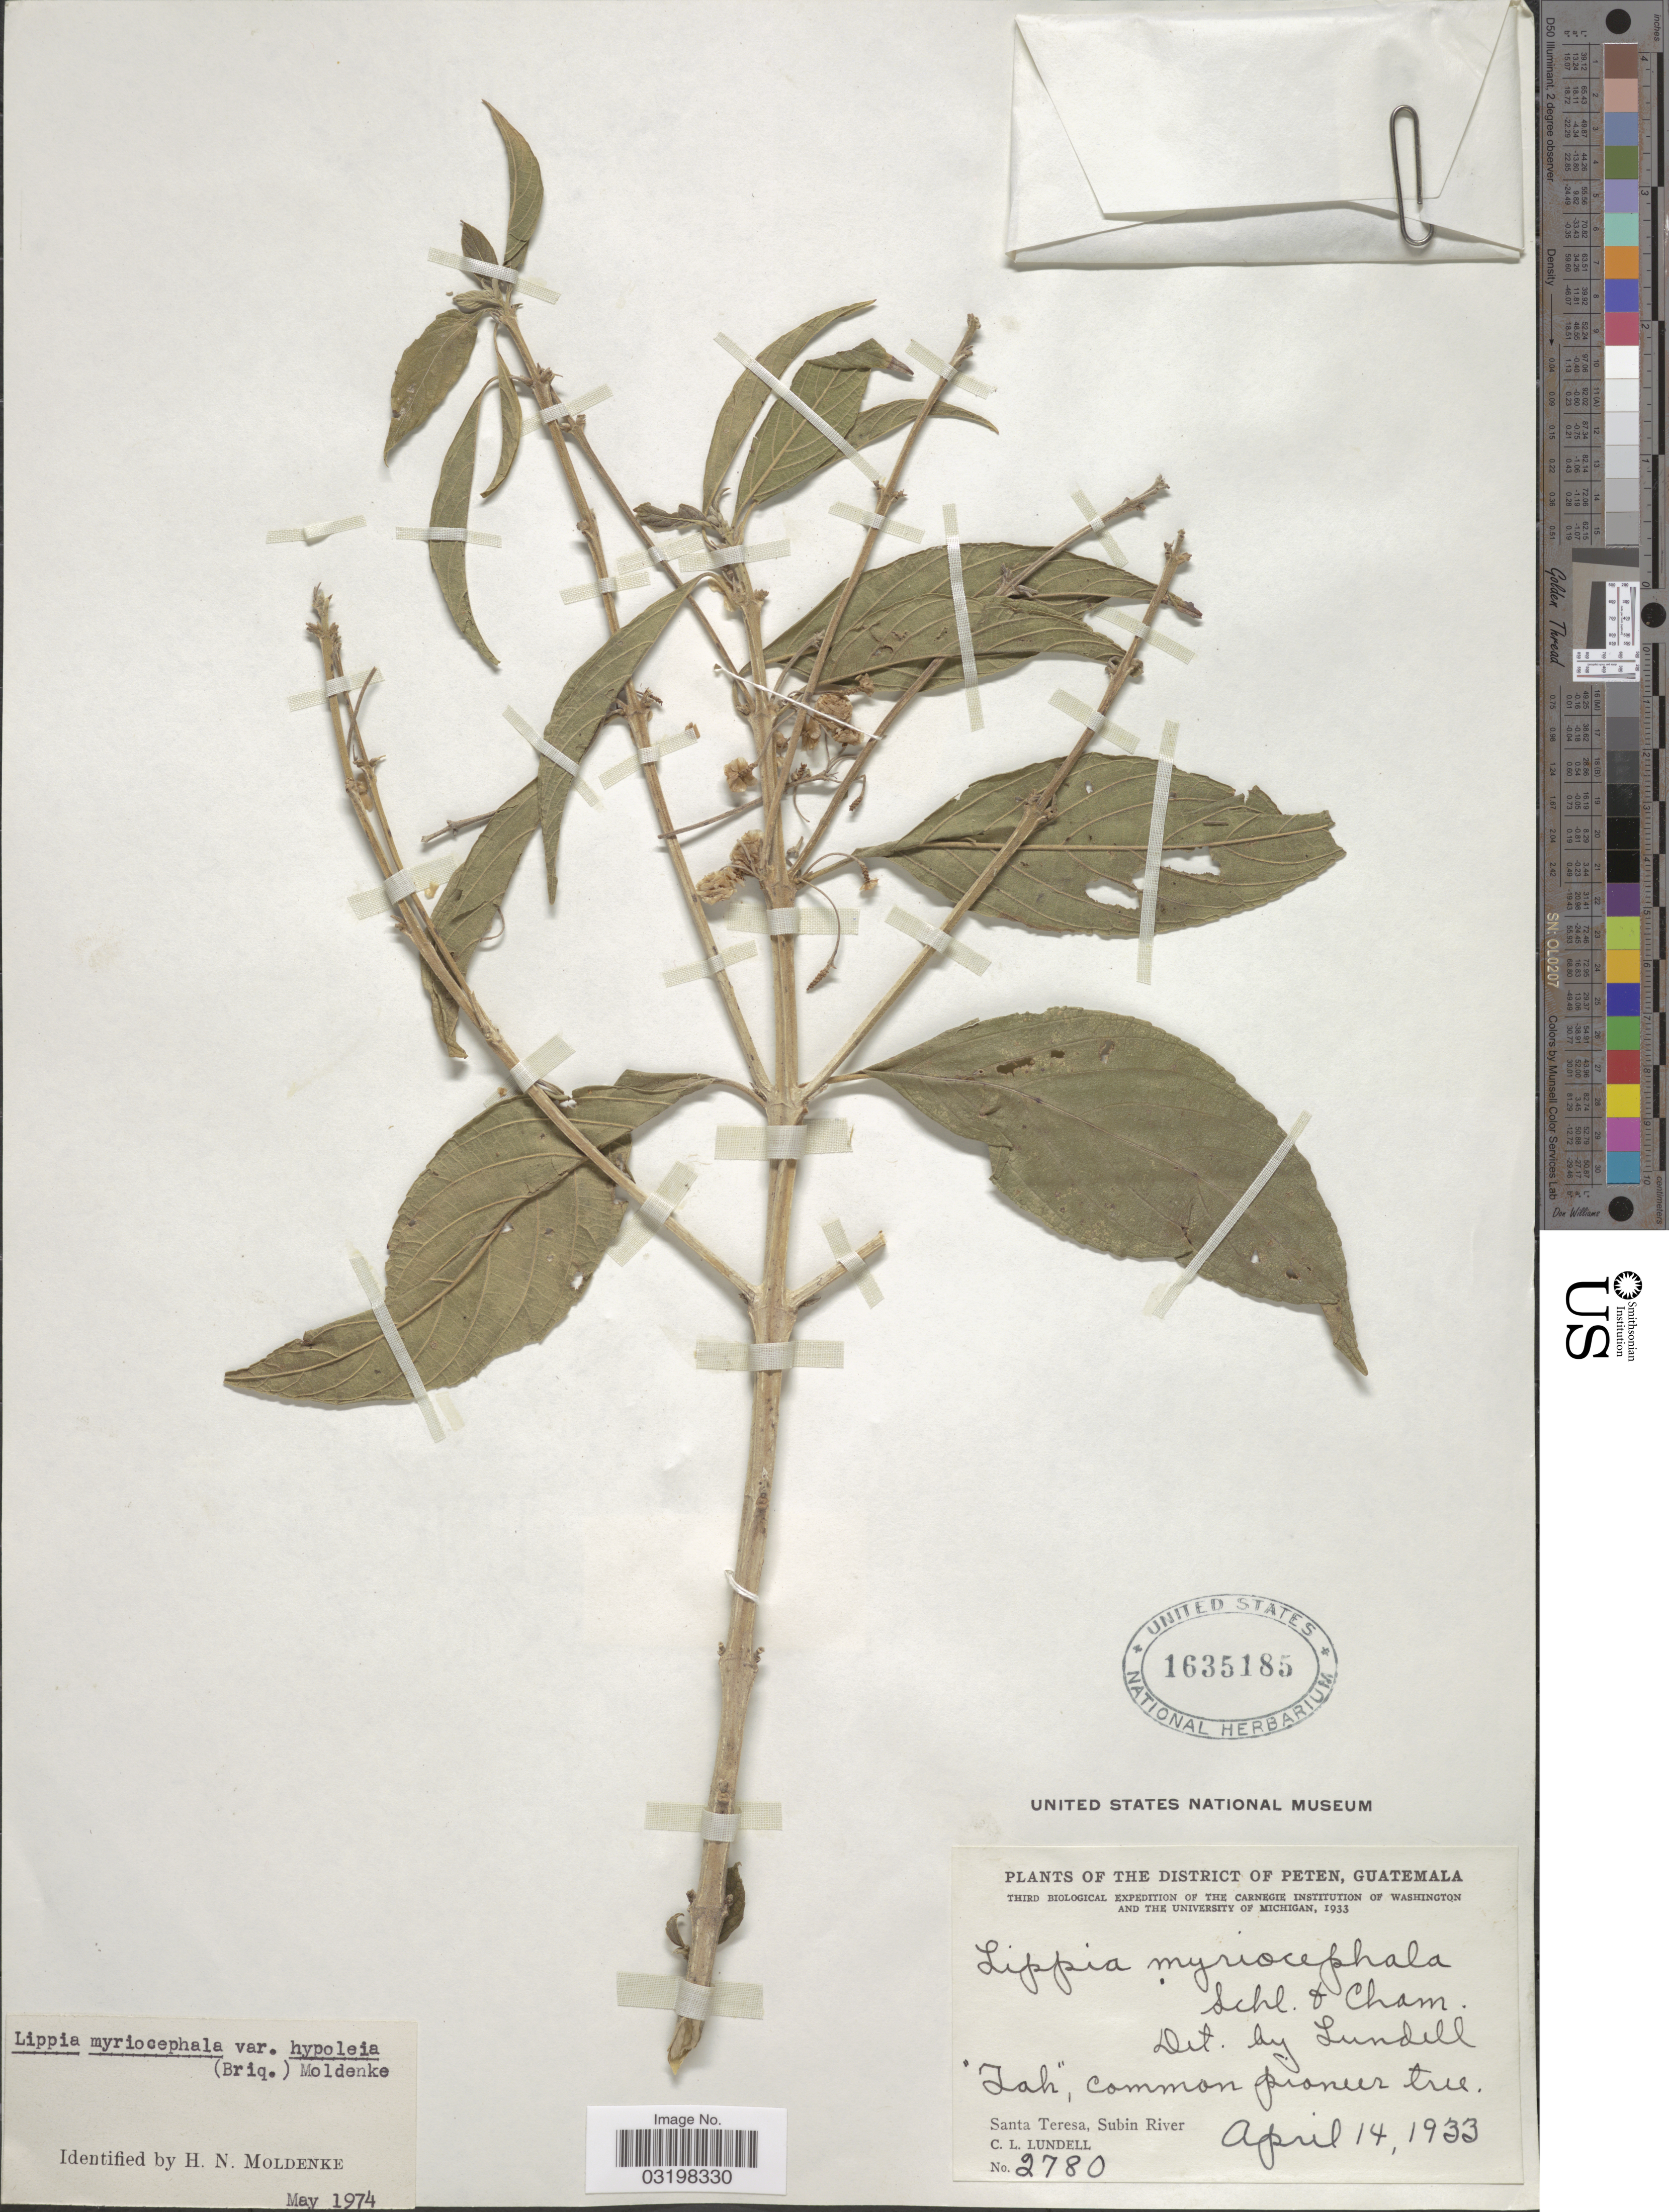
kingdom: Plantae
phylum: Tracheophyta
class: Magnoliopsida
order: Lamiales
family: Verbenaceae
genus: Lippia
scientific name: Lippia myriocephala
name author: Schltdl. & Cham.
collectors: C. L. Lundell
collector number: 2780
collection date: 1933-04-14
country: Guatemala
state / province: El Petén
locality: The District of Peten. Santa Teresa, Subin River.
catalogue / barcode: US 1635185